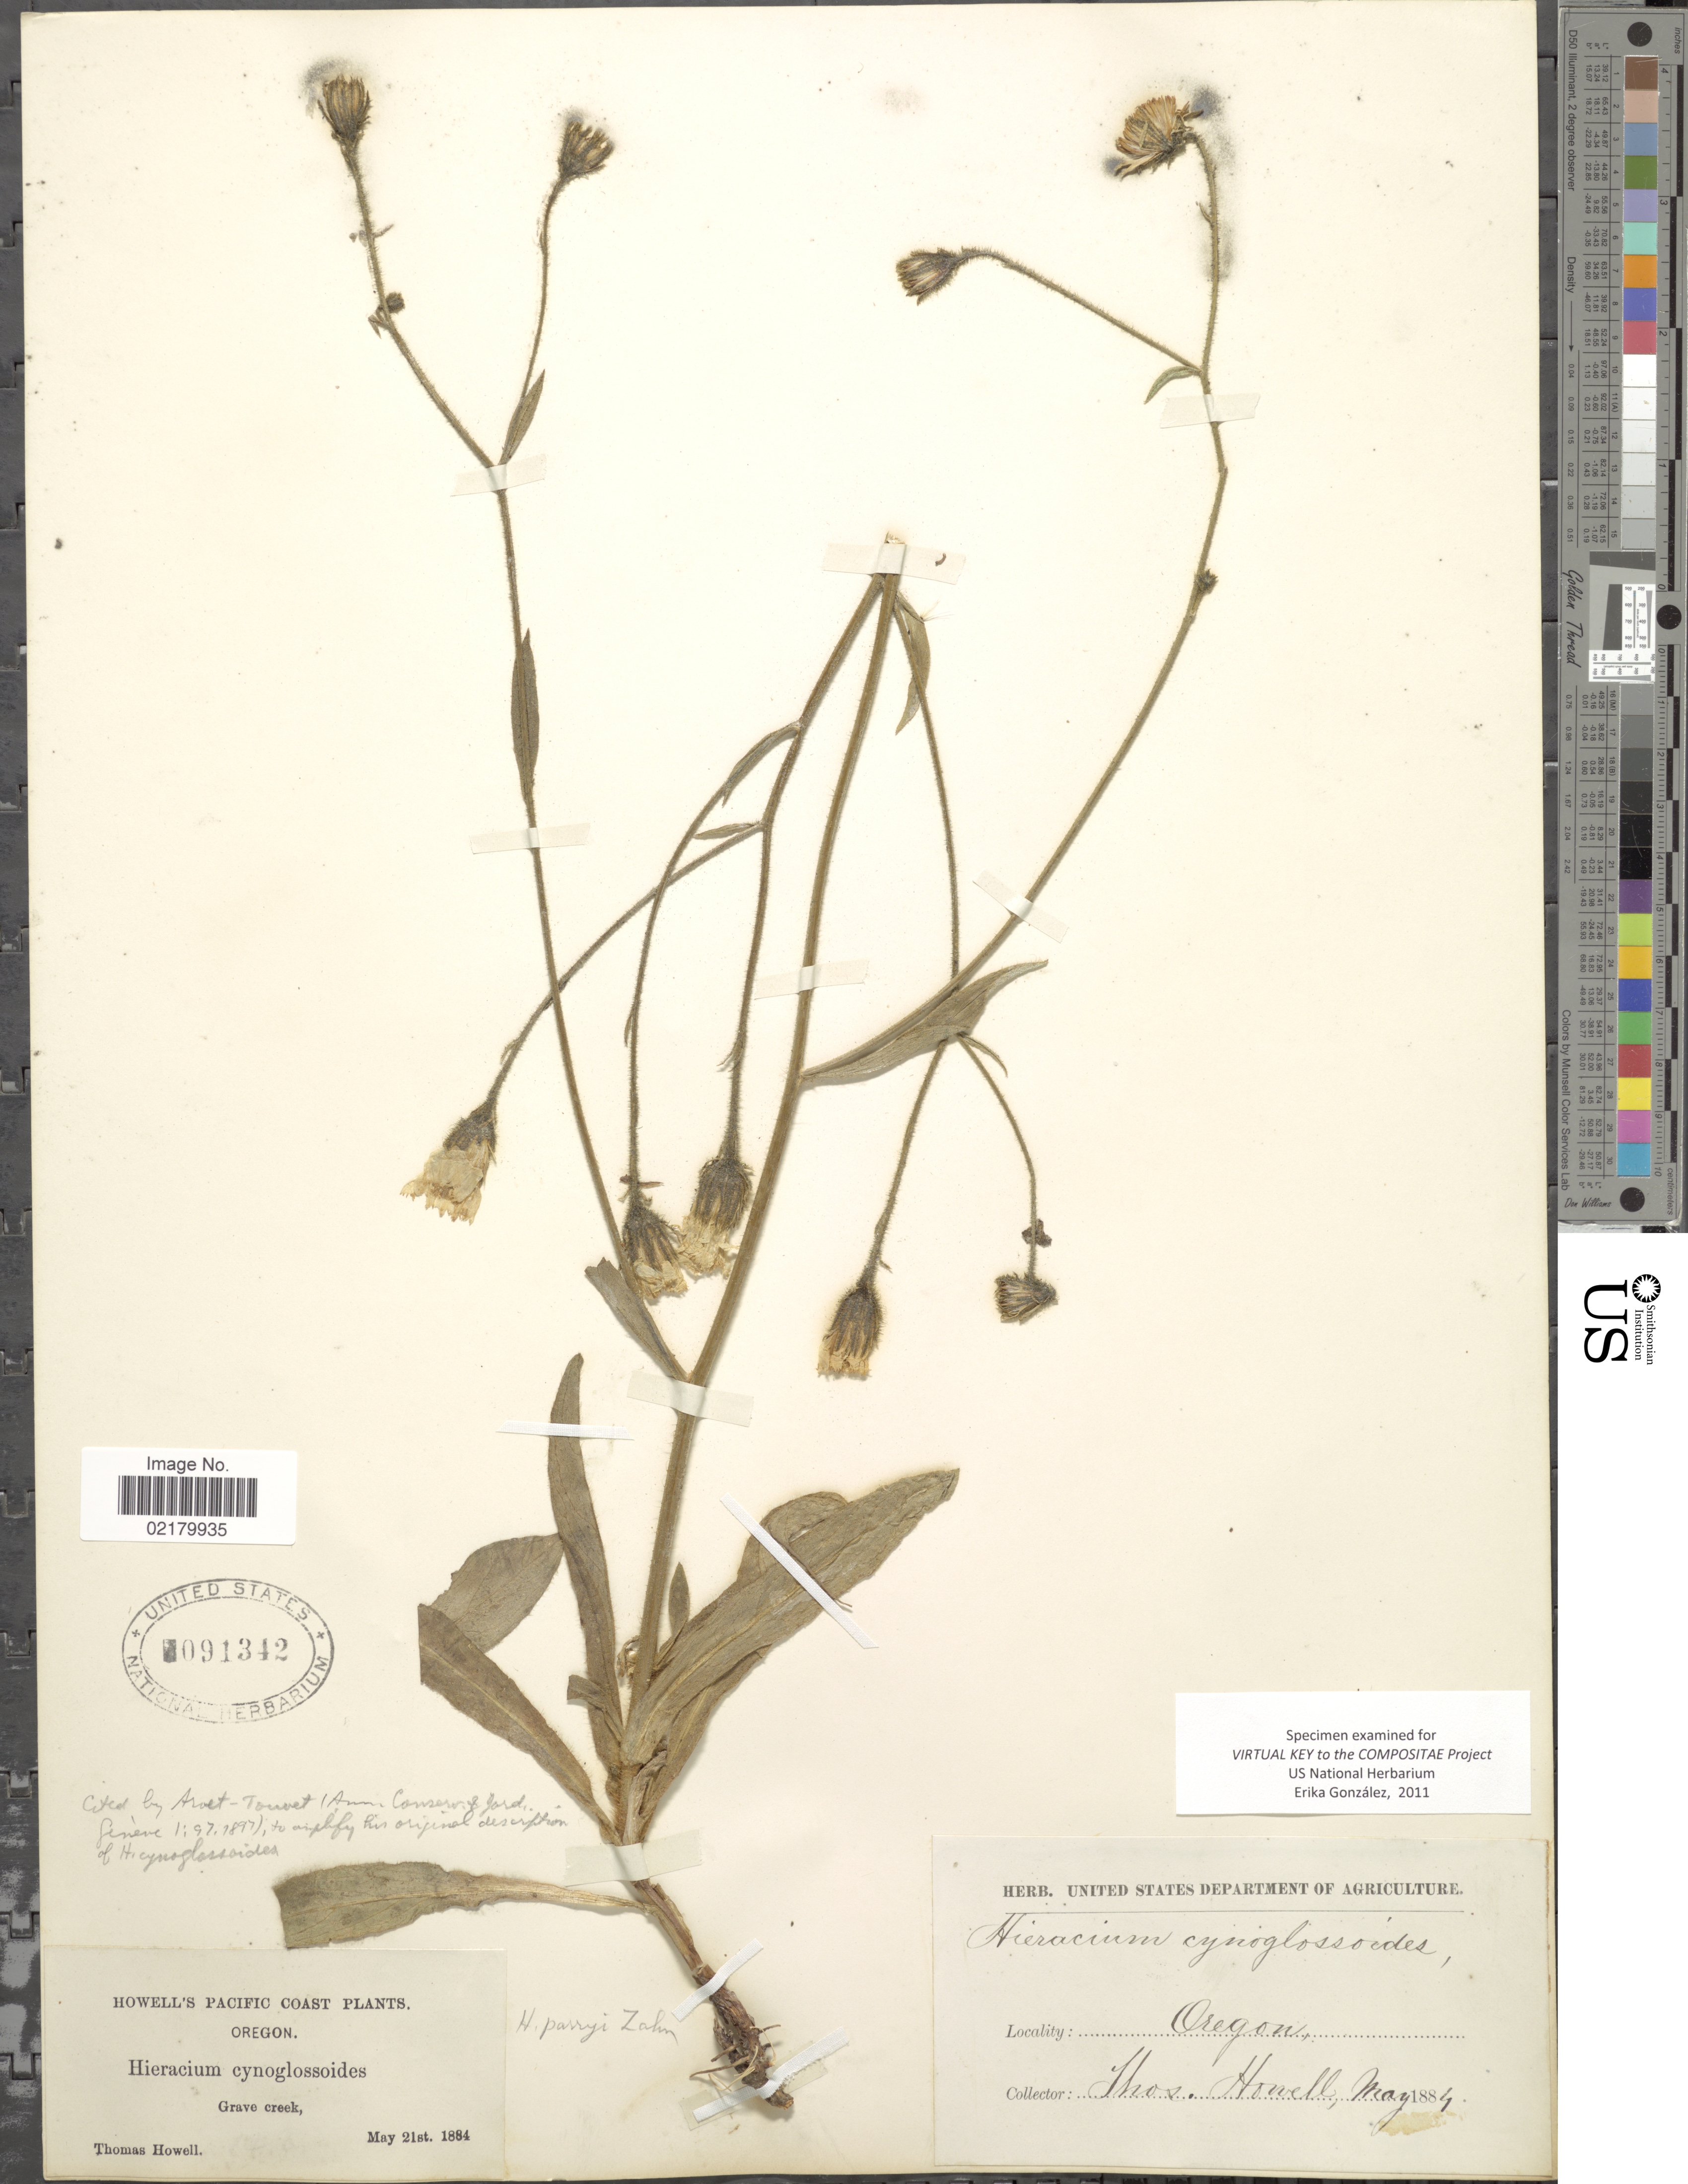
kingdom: Plantae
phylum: Tracheophyta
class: Magnoliopsida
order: Asterales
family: Asteraceae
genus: Hieracium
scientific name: Hieracium scouleri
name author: Hook.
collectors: T. Howell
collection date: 1884-05-21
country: United States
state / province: Oregon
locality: Pacific Coast, Grave creek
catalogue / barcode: US 91342